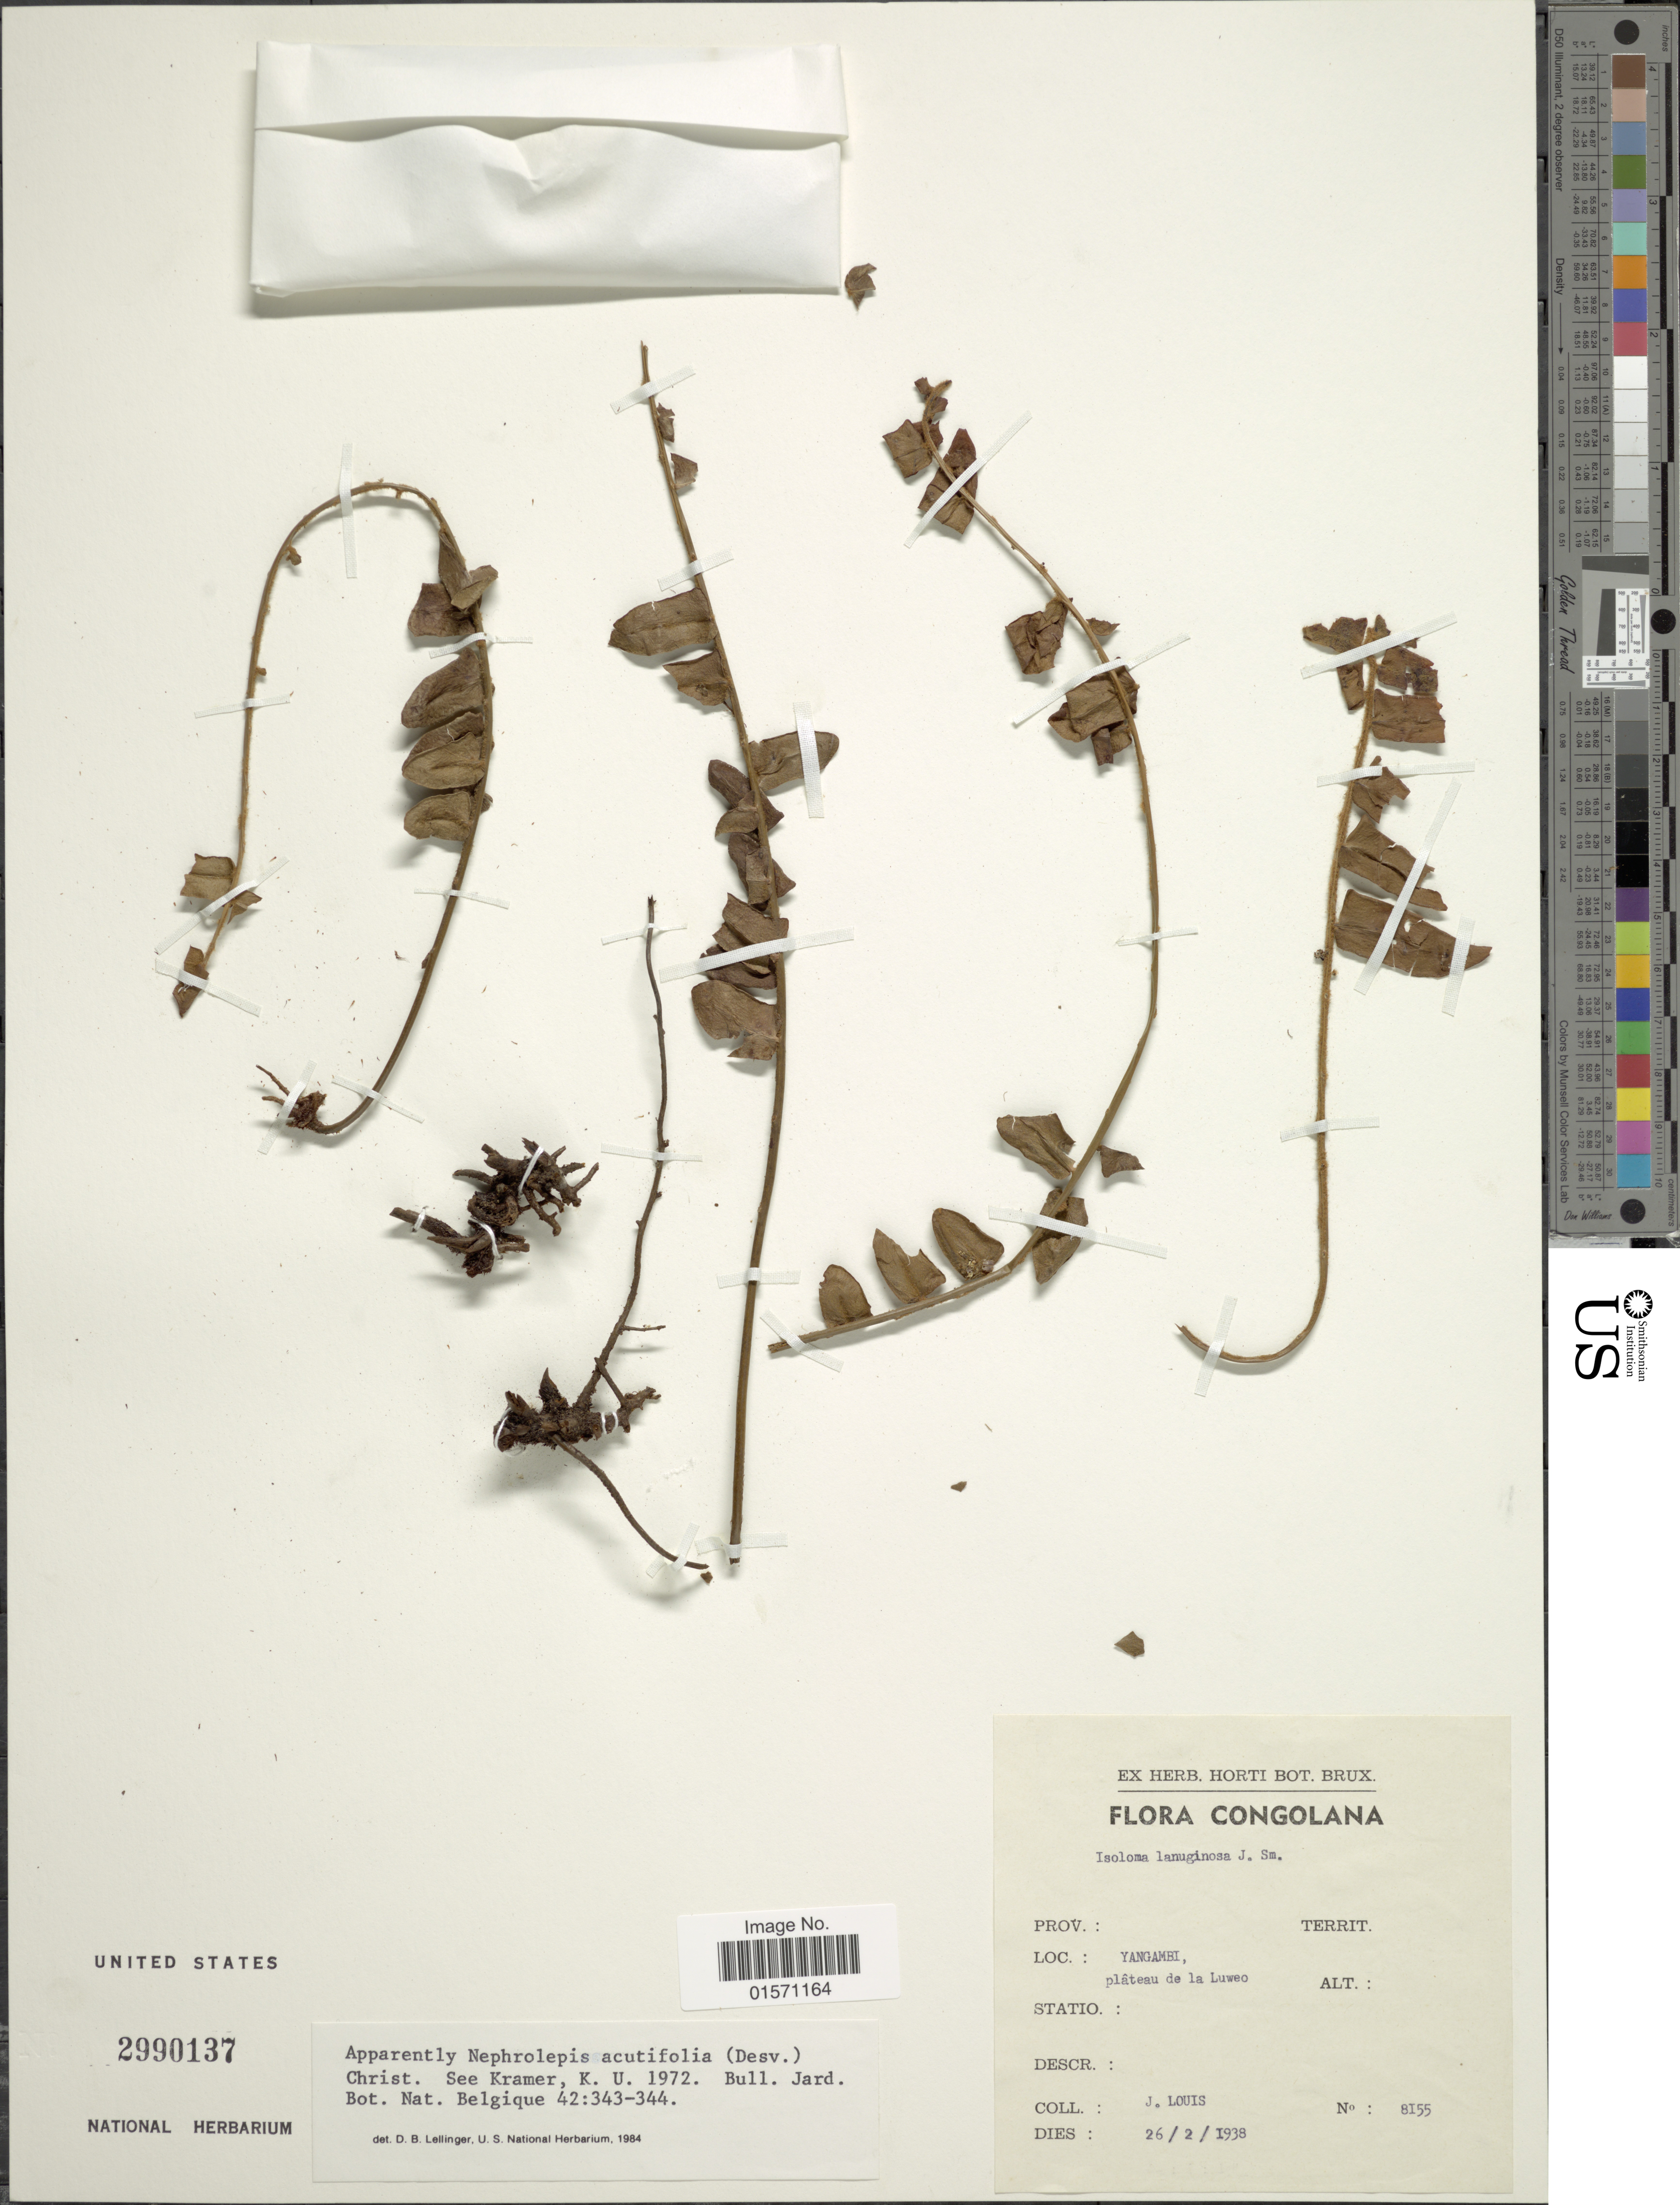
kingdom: Plantae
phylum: Tracheophyta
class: Polypodiopsida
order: Polypodiales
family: Nephrolepidaceae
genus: Nephrolepis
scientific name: Nephrolepis acutifolia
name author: (Desv.) Chr.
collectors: J. Louis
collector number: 8155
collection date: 1938-02-26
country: Congo, Democratic Republic of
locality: Congolana. Yangambi, plâteau de la Luweo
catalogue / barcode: US 2990137